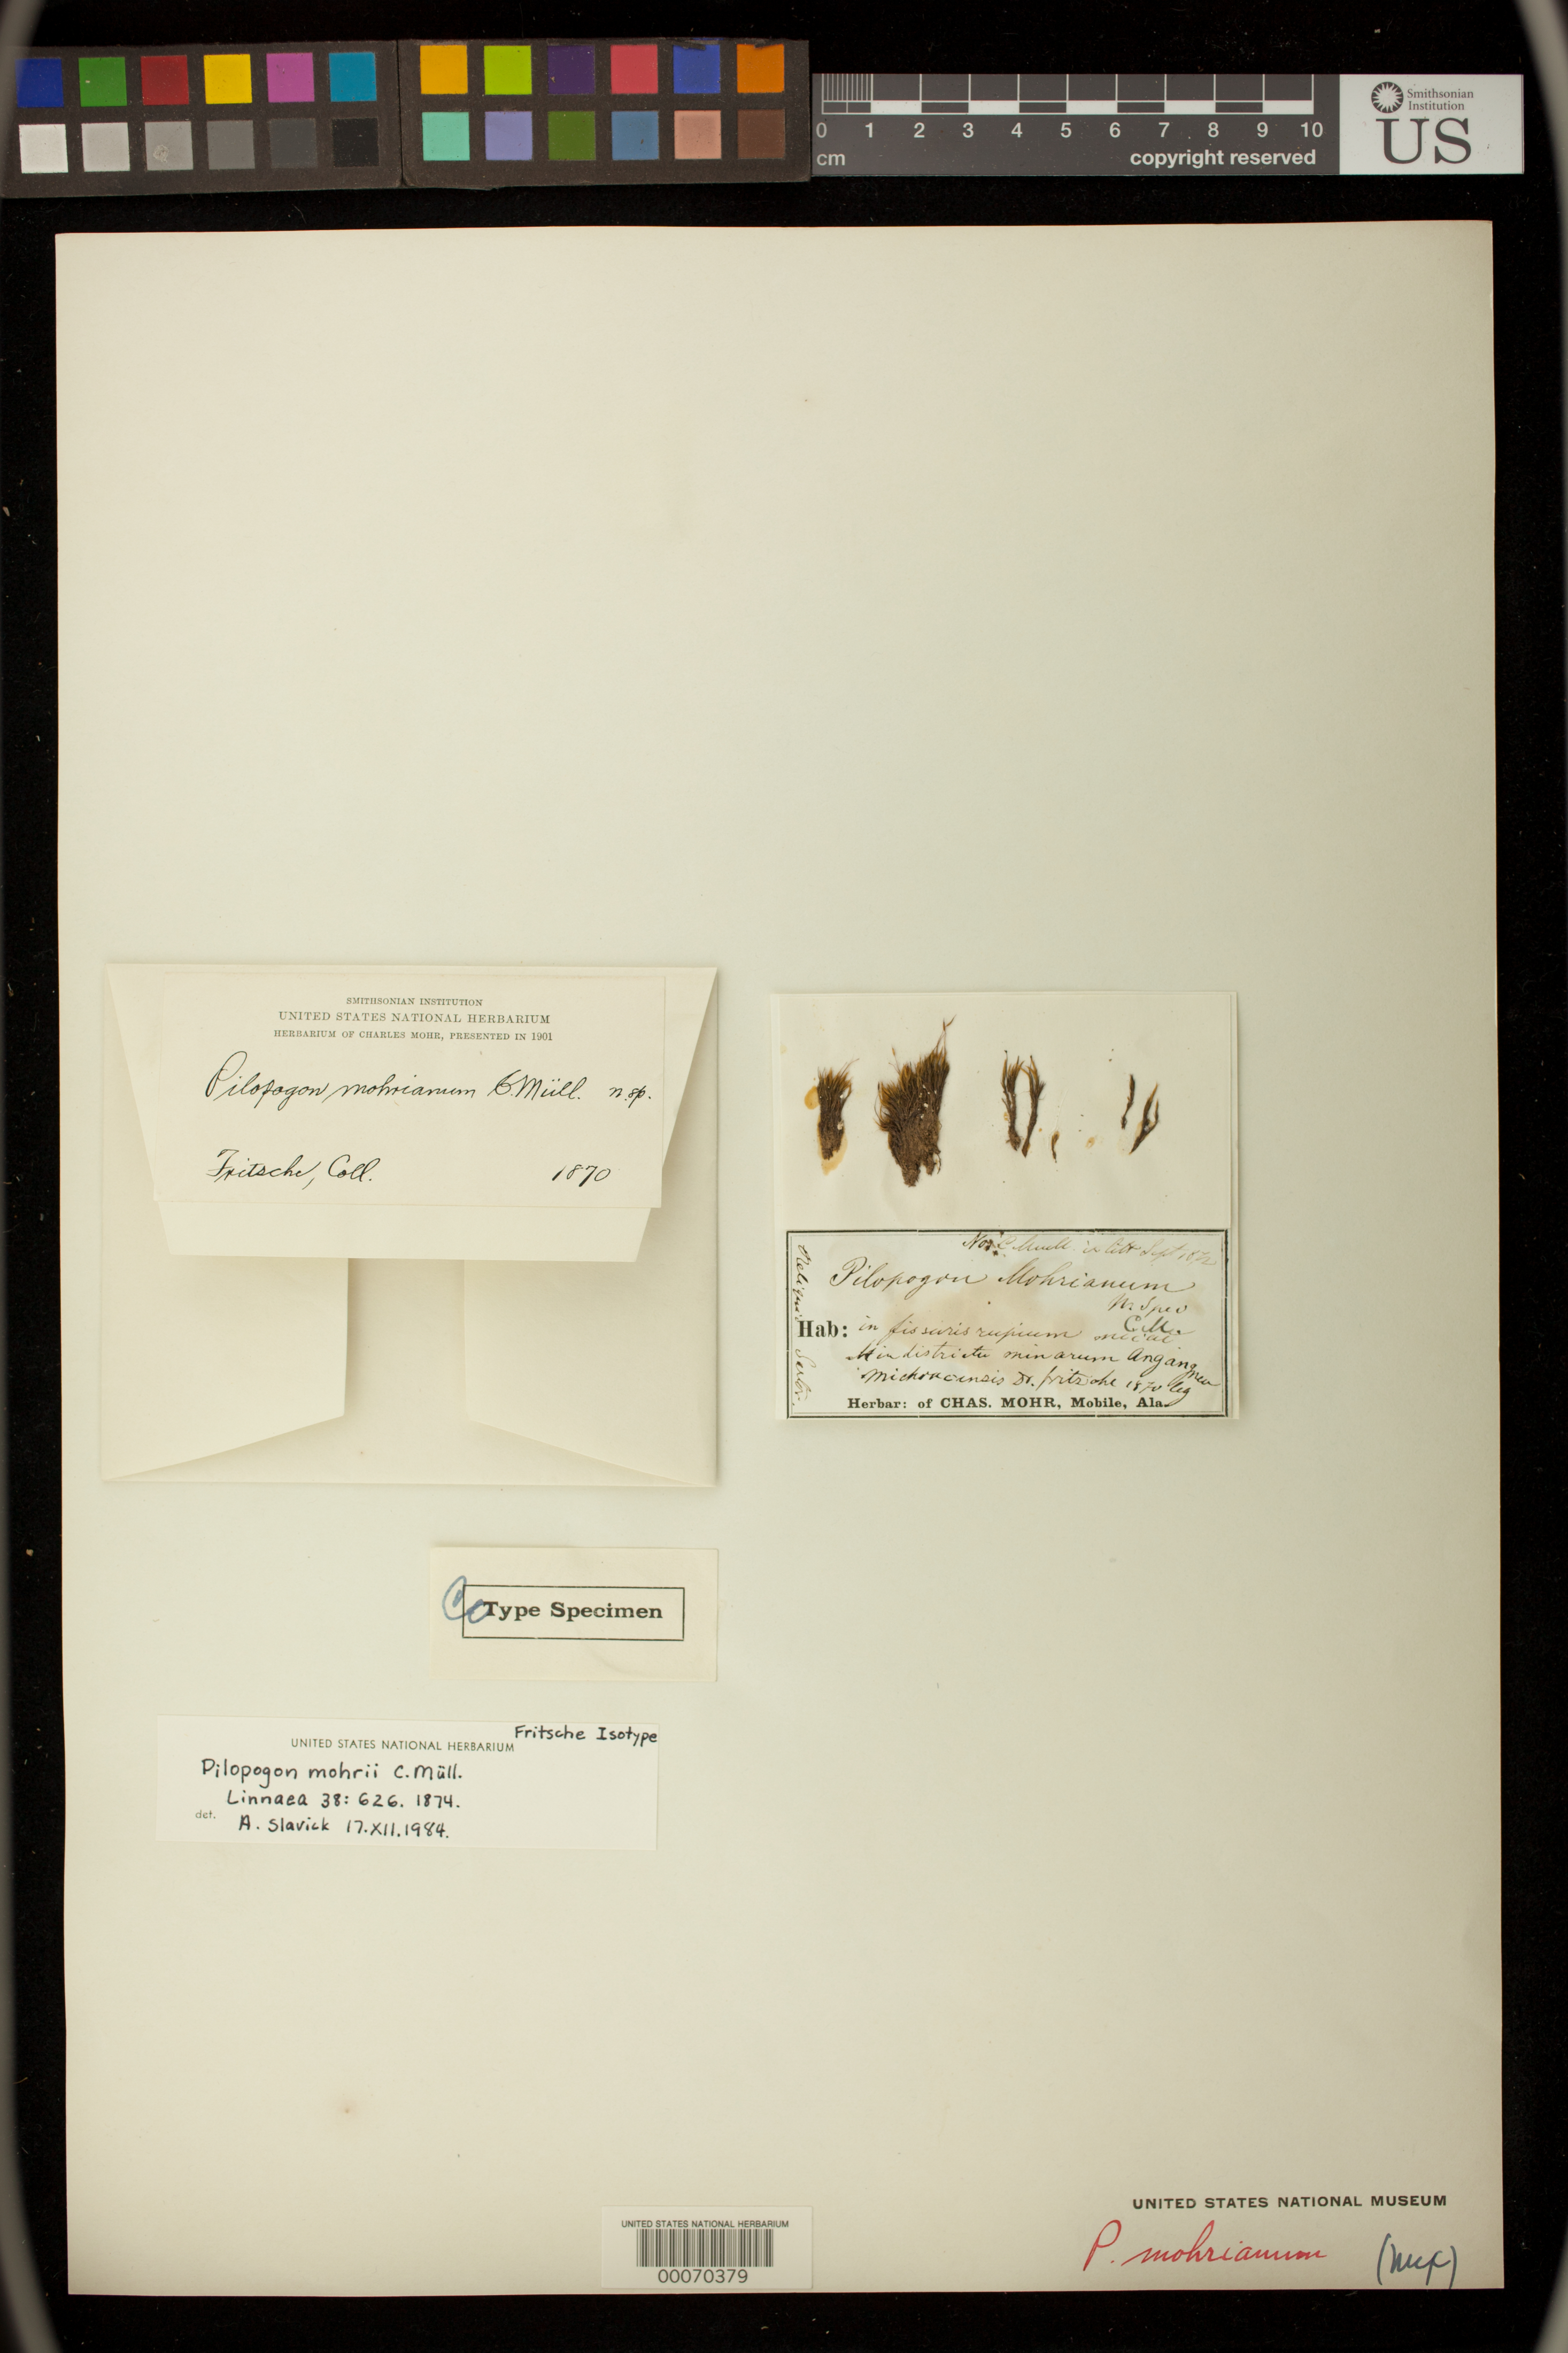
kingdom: Plantae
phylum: Bryophyta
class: Bryopsida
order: Dicranales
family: Leucobryaceae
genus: Pilopogon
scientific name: Pilopogon mohriani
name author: Müll. Hal.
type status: Type Collection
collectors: -. Fritsche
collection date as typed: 1870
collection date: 1870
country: Mexico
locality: Mirador.